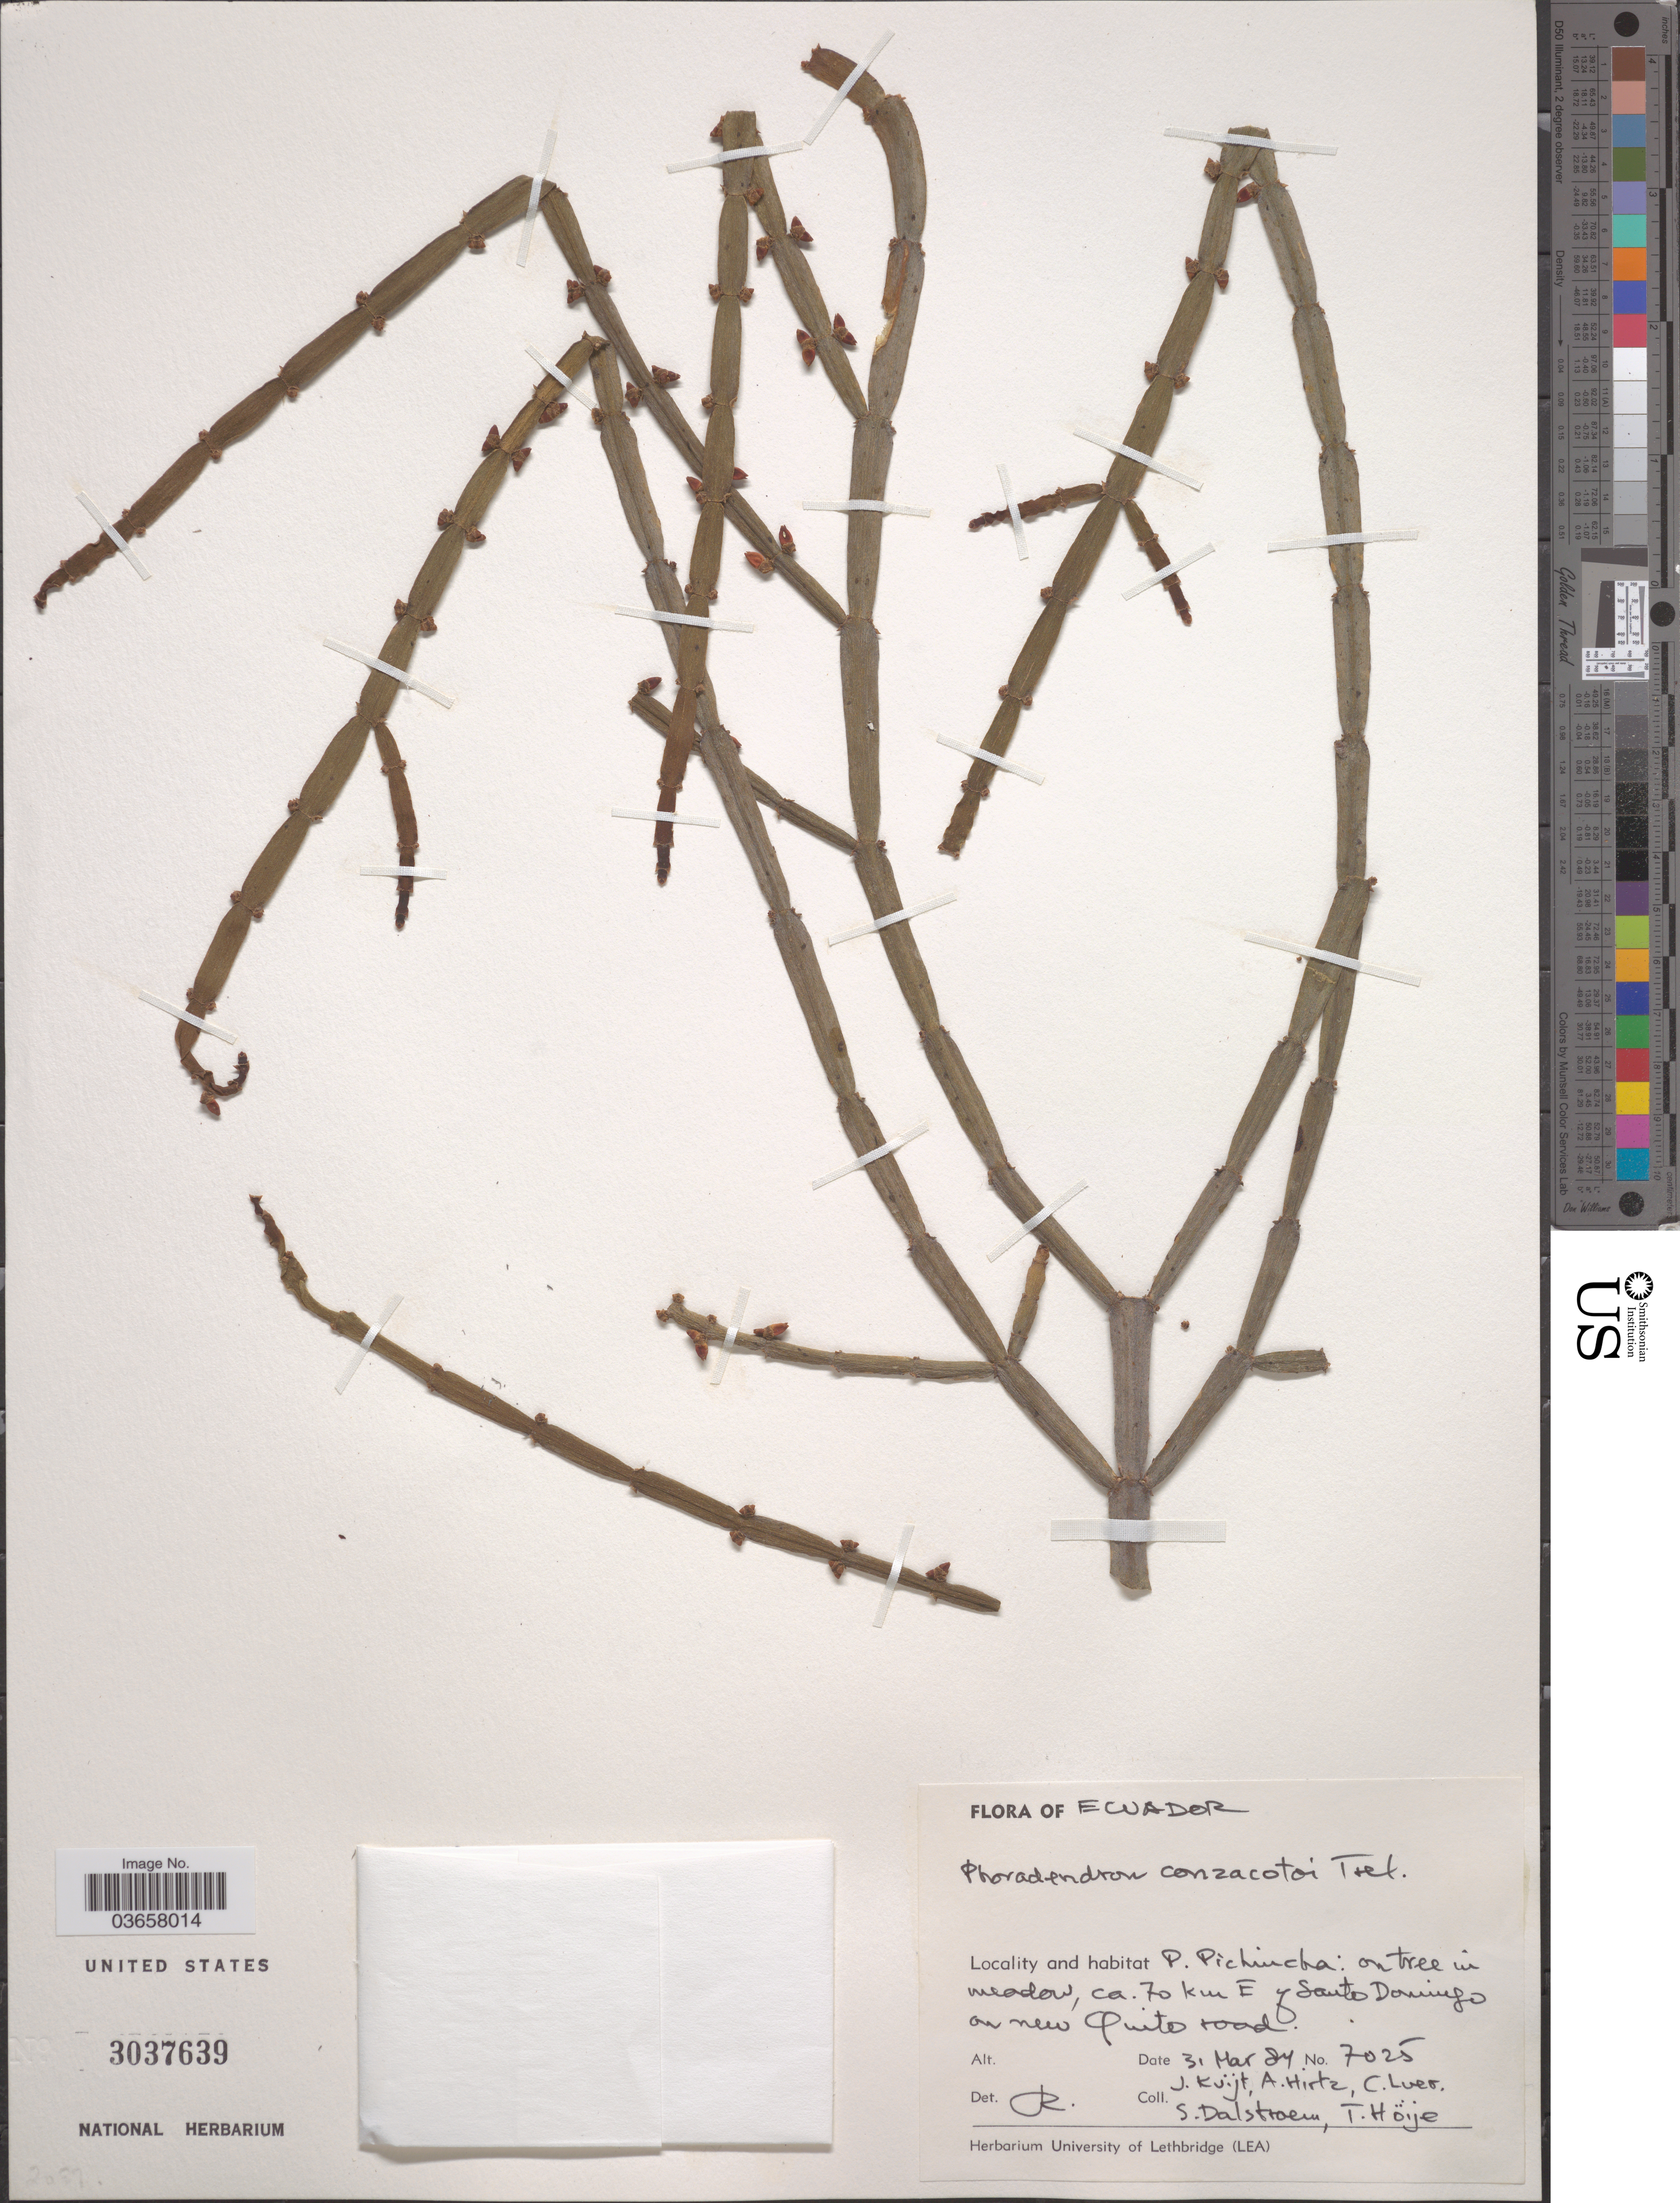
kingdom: Plantae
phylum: Tracheophyta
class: Magnoliopsida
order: Santalales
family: Viscaceae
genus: Phoradendron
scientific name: Phoradendron canzacotoi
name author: Trel.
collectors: J. Kuijt, A. Hirtz, C. Luer & S. Dalstroem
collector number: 7025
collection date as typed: Transcribed d/m/y: 31/3/84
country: Ecuador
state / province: Pichincha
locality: P. Pichincha, ca. 70 km E of Santo Domingo on new Quito road.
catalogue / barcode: US 3037639